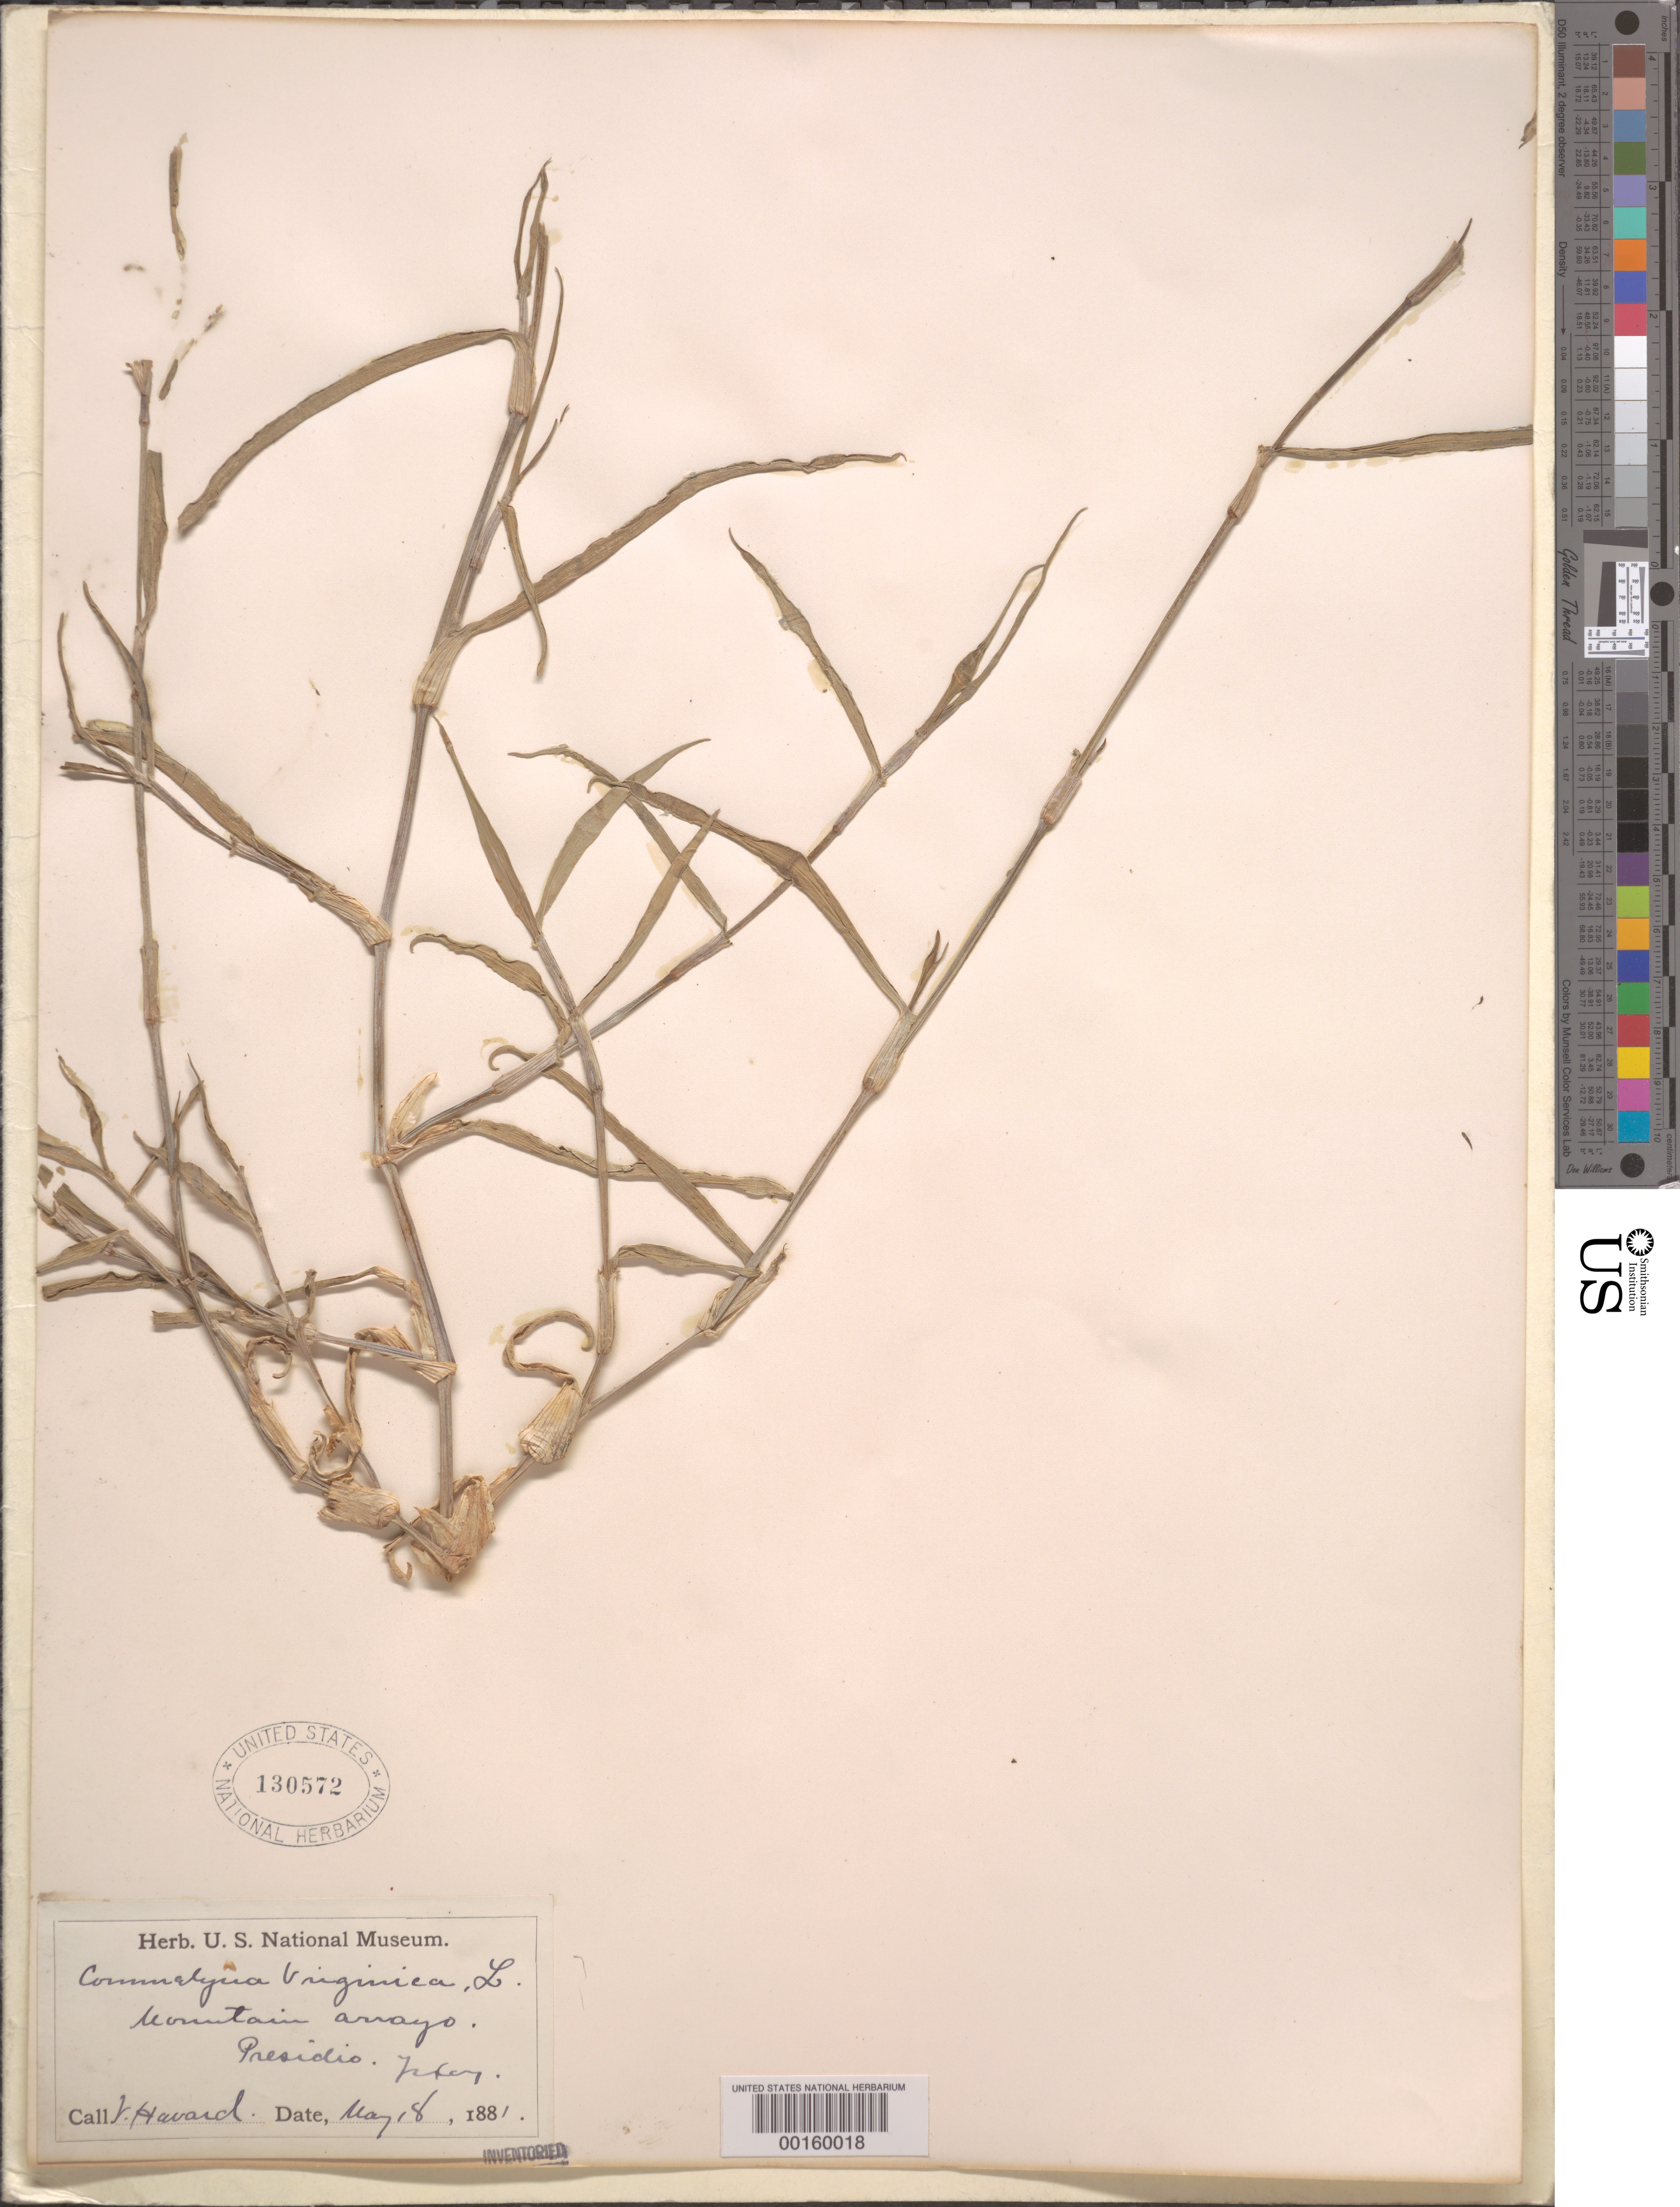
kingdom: Plantae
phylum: Tracheophyta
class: Liliopsida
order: Commelinales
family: Commelinaceae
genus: Commelina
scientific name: Commelina erecta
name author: L.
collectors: V. Havard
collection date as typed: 18 May 1918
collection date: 1918-05-18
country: United States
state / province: Texas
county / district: Presidio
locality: Presidio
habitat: Mountain arroyo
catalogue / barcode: US 130572